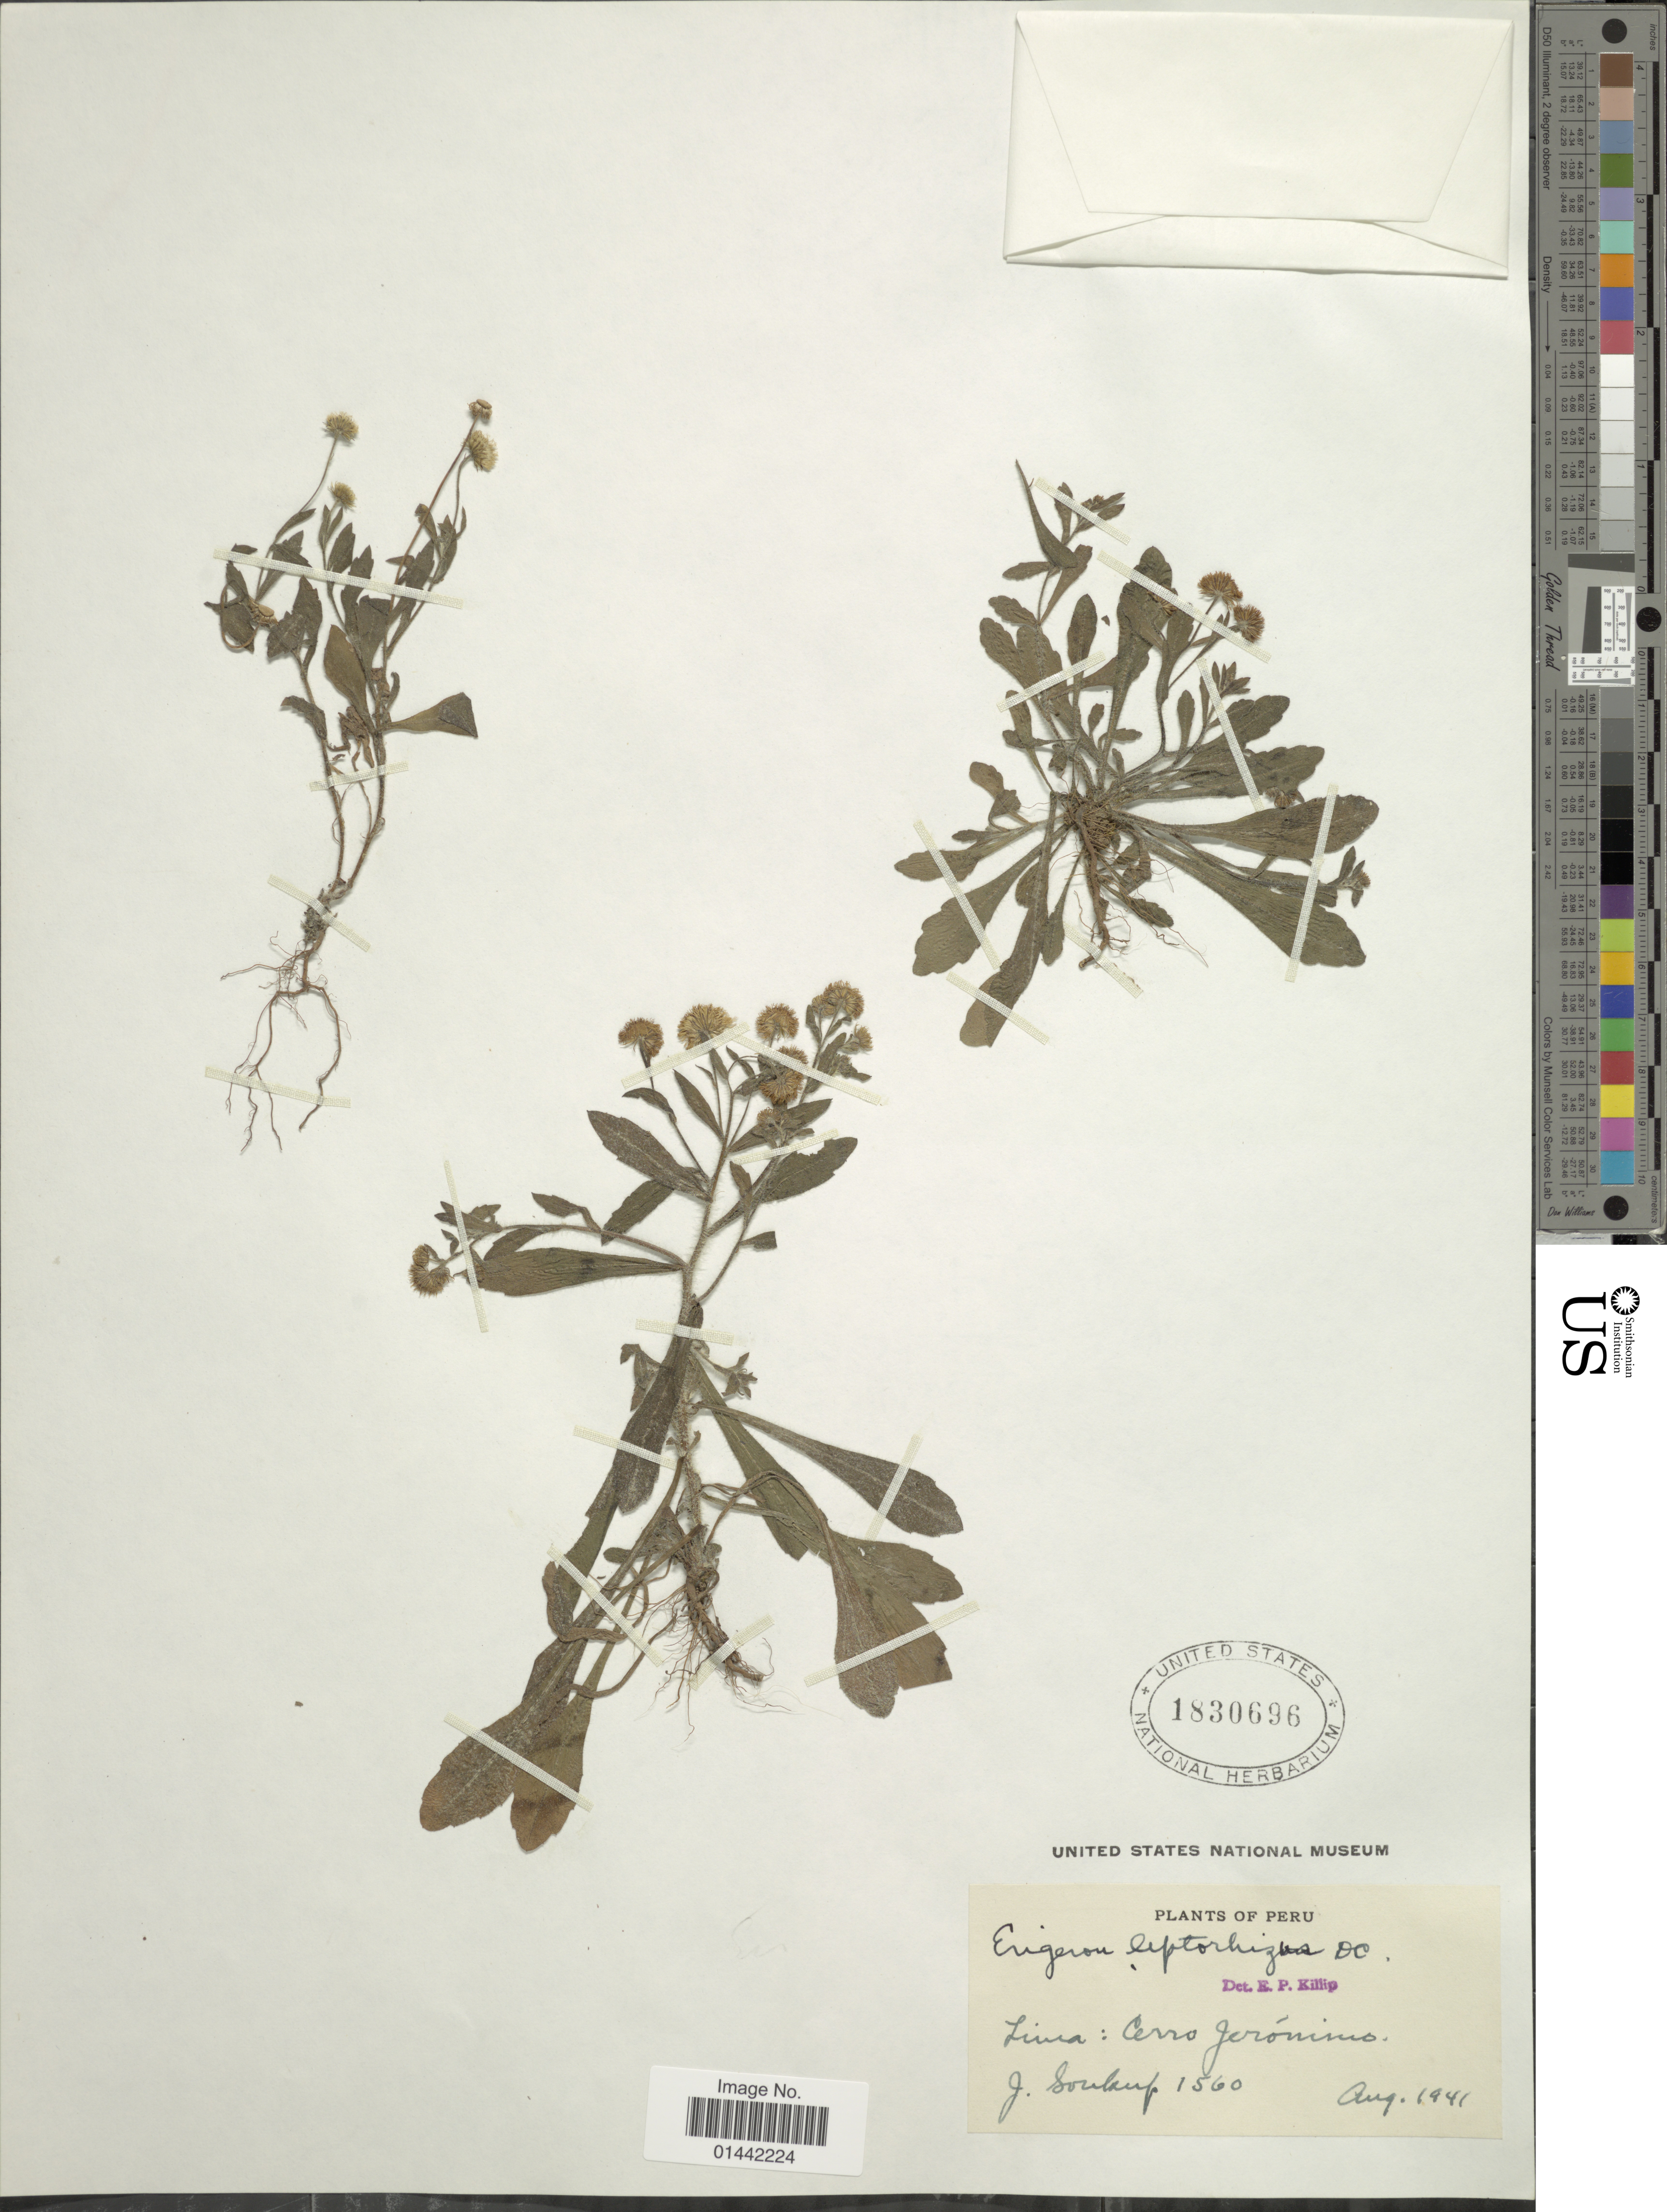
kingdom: Plantae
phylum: Tracheophyta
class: Magnoliopsida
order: Asterales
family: Asteraceae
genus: Erigeron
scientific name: Erigeron leptorhizon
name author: DC.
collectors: J. Soukup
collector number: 1560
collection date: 1941-08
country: Peru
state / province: Lima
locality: Cerro Jerónimo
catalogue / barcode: US 1830696